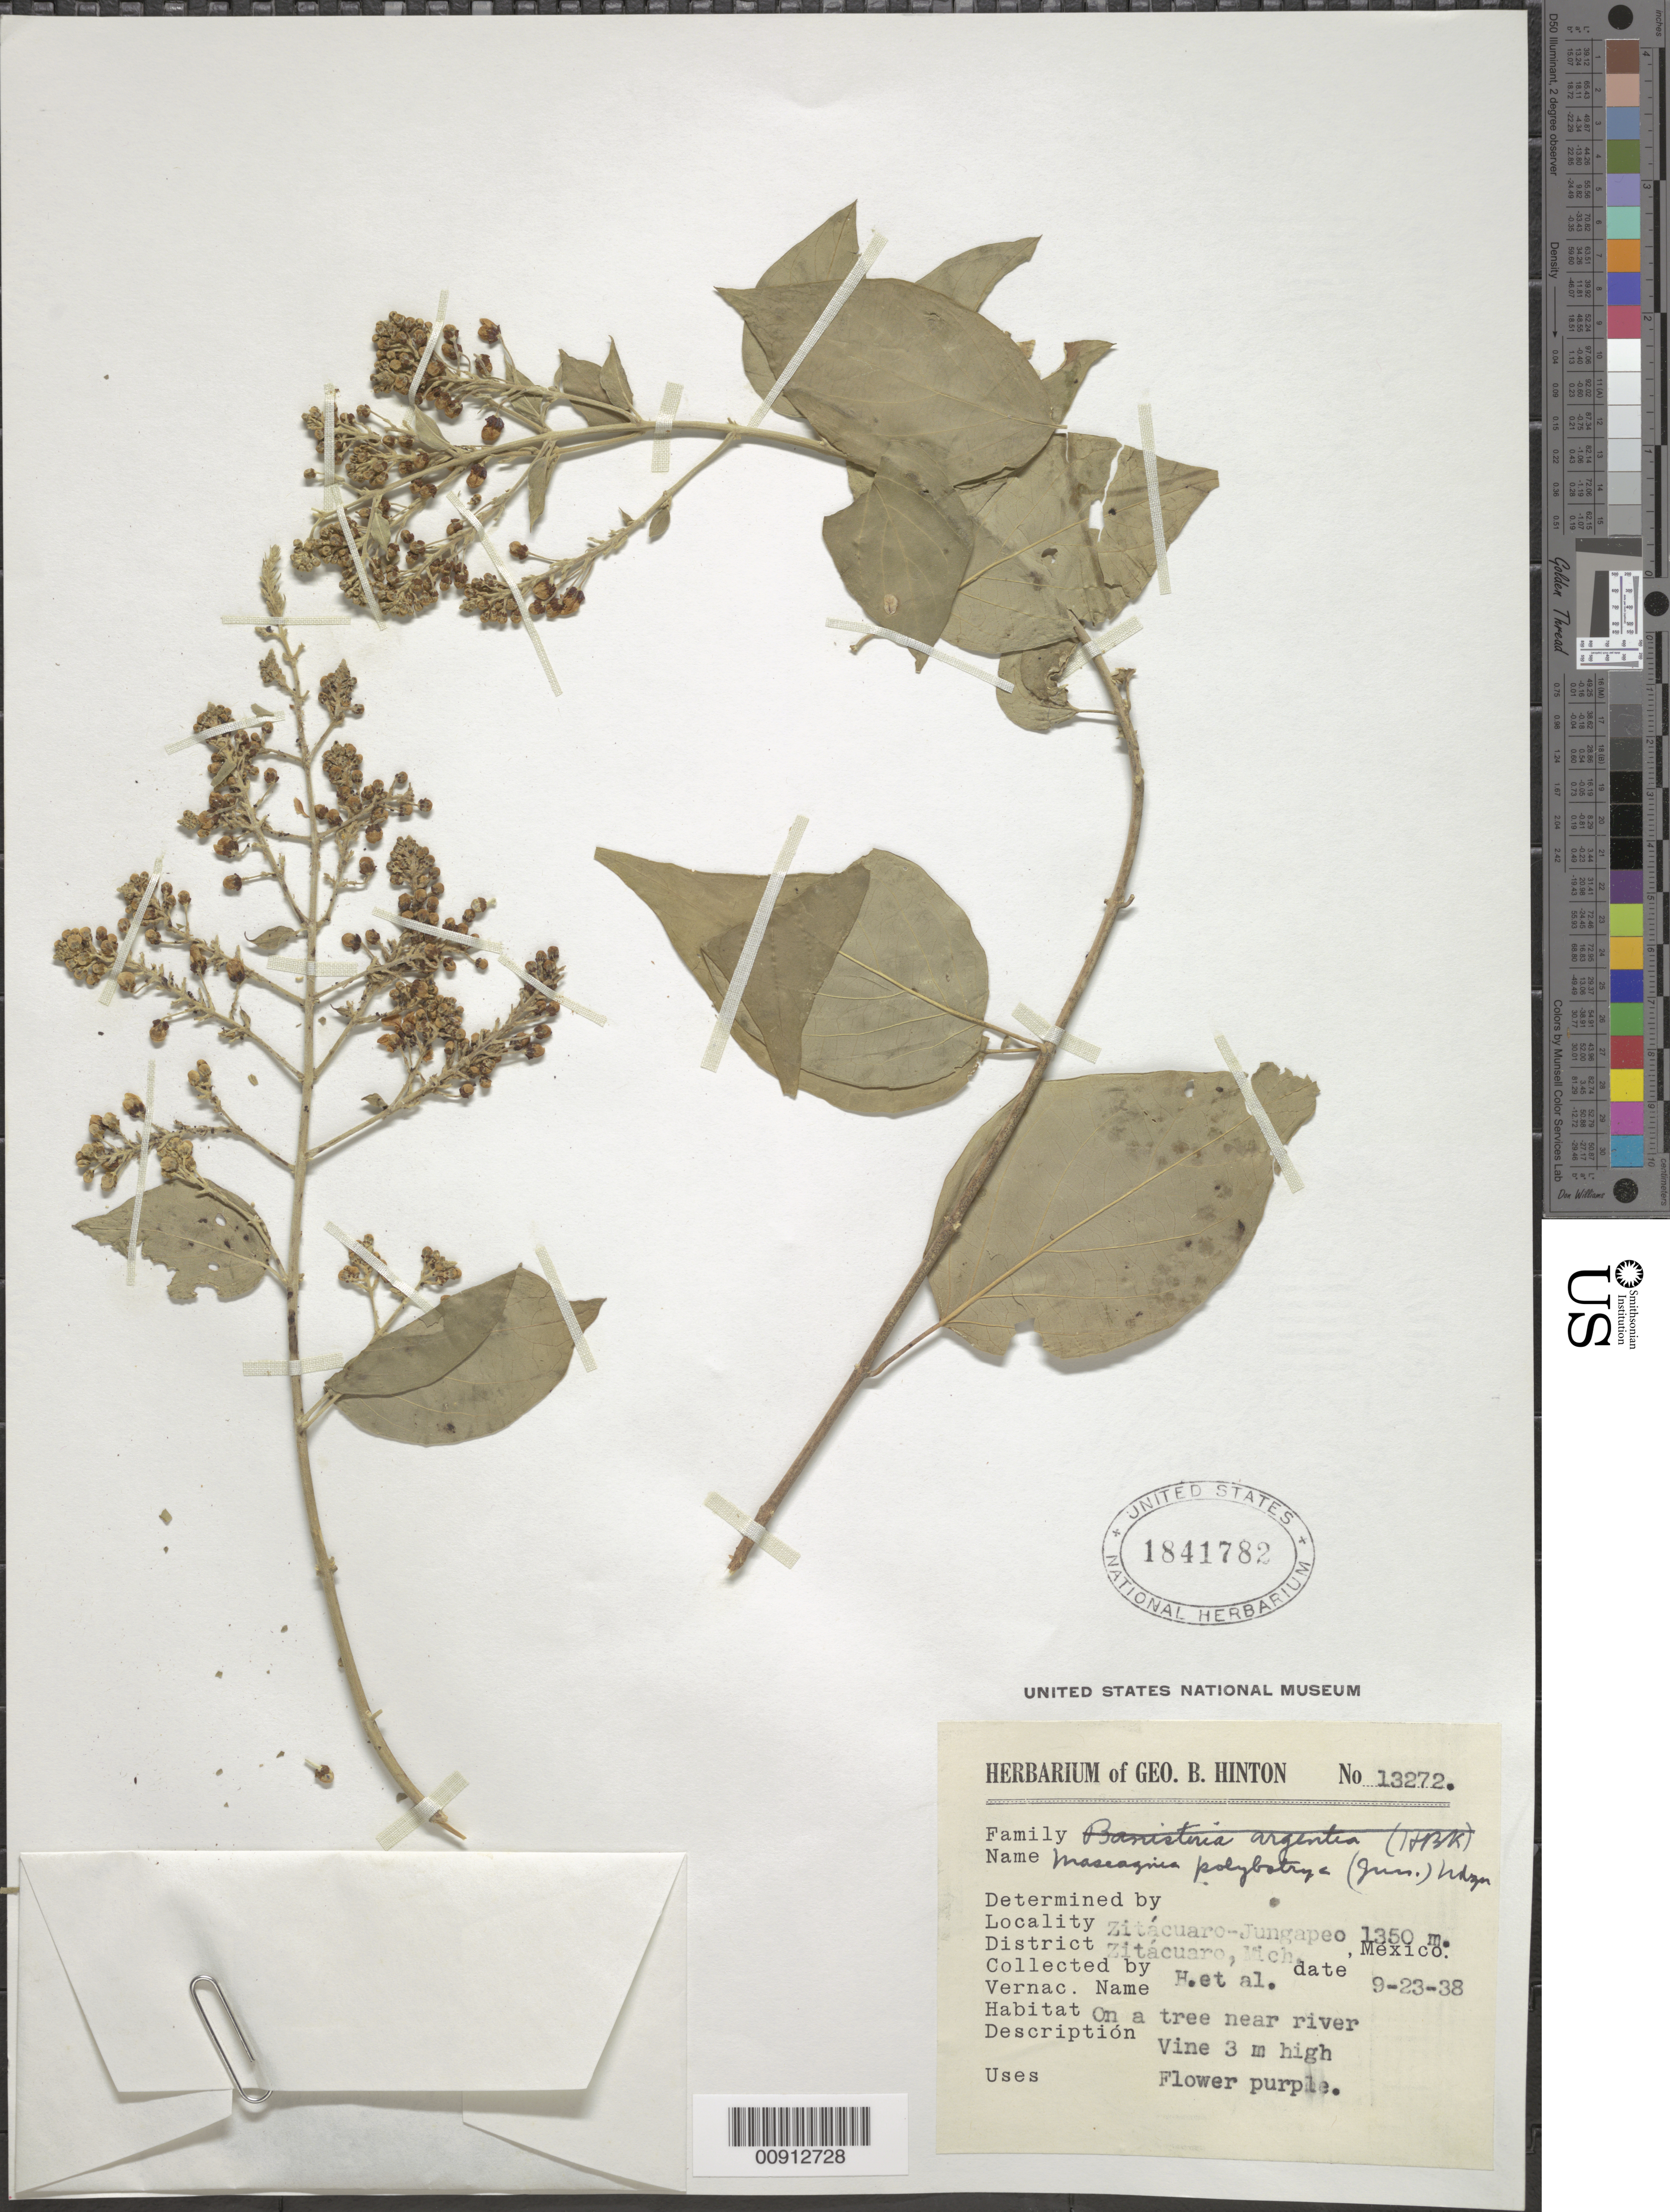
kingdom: Plantae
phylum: Tracheophyta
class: Magnoliopsida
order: Malpighiales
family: Malpighiaceae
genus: Mascagnia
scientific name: Mascagnia polybotrya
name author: (A. Juss.) Nied.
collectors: G. B. Hinton & et al.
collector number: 13272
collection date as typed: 23 Sep 1938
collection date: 1938-09-23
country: Mexico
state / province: Michoacán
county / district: Zitácuaro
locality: Zitácuaro-Jungapeo, District Zitácuaro, Michoacán.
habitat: On a tree near river.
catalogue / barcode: US 1841782